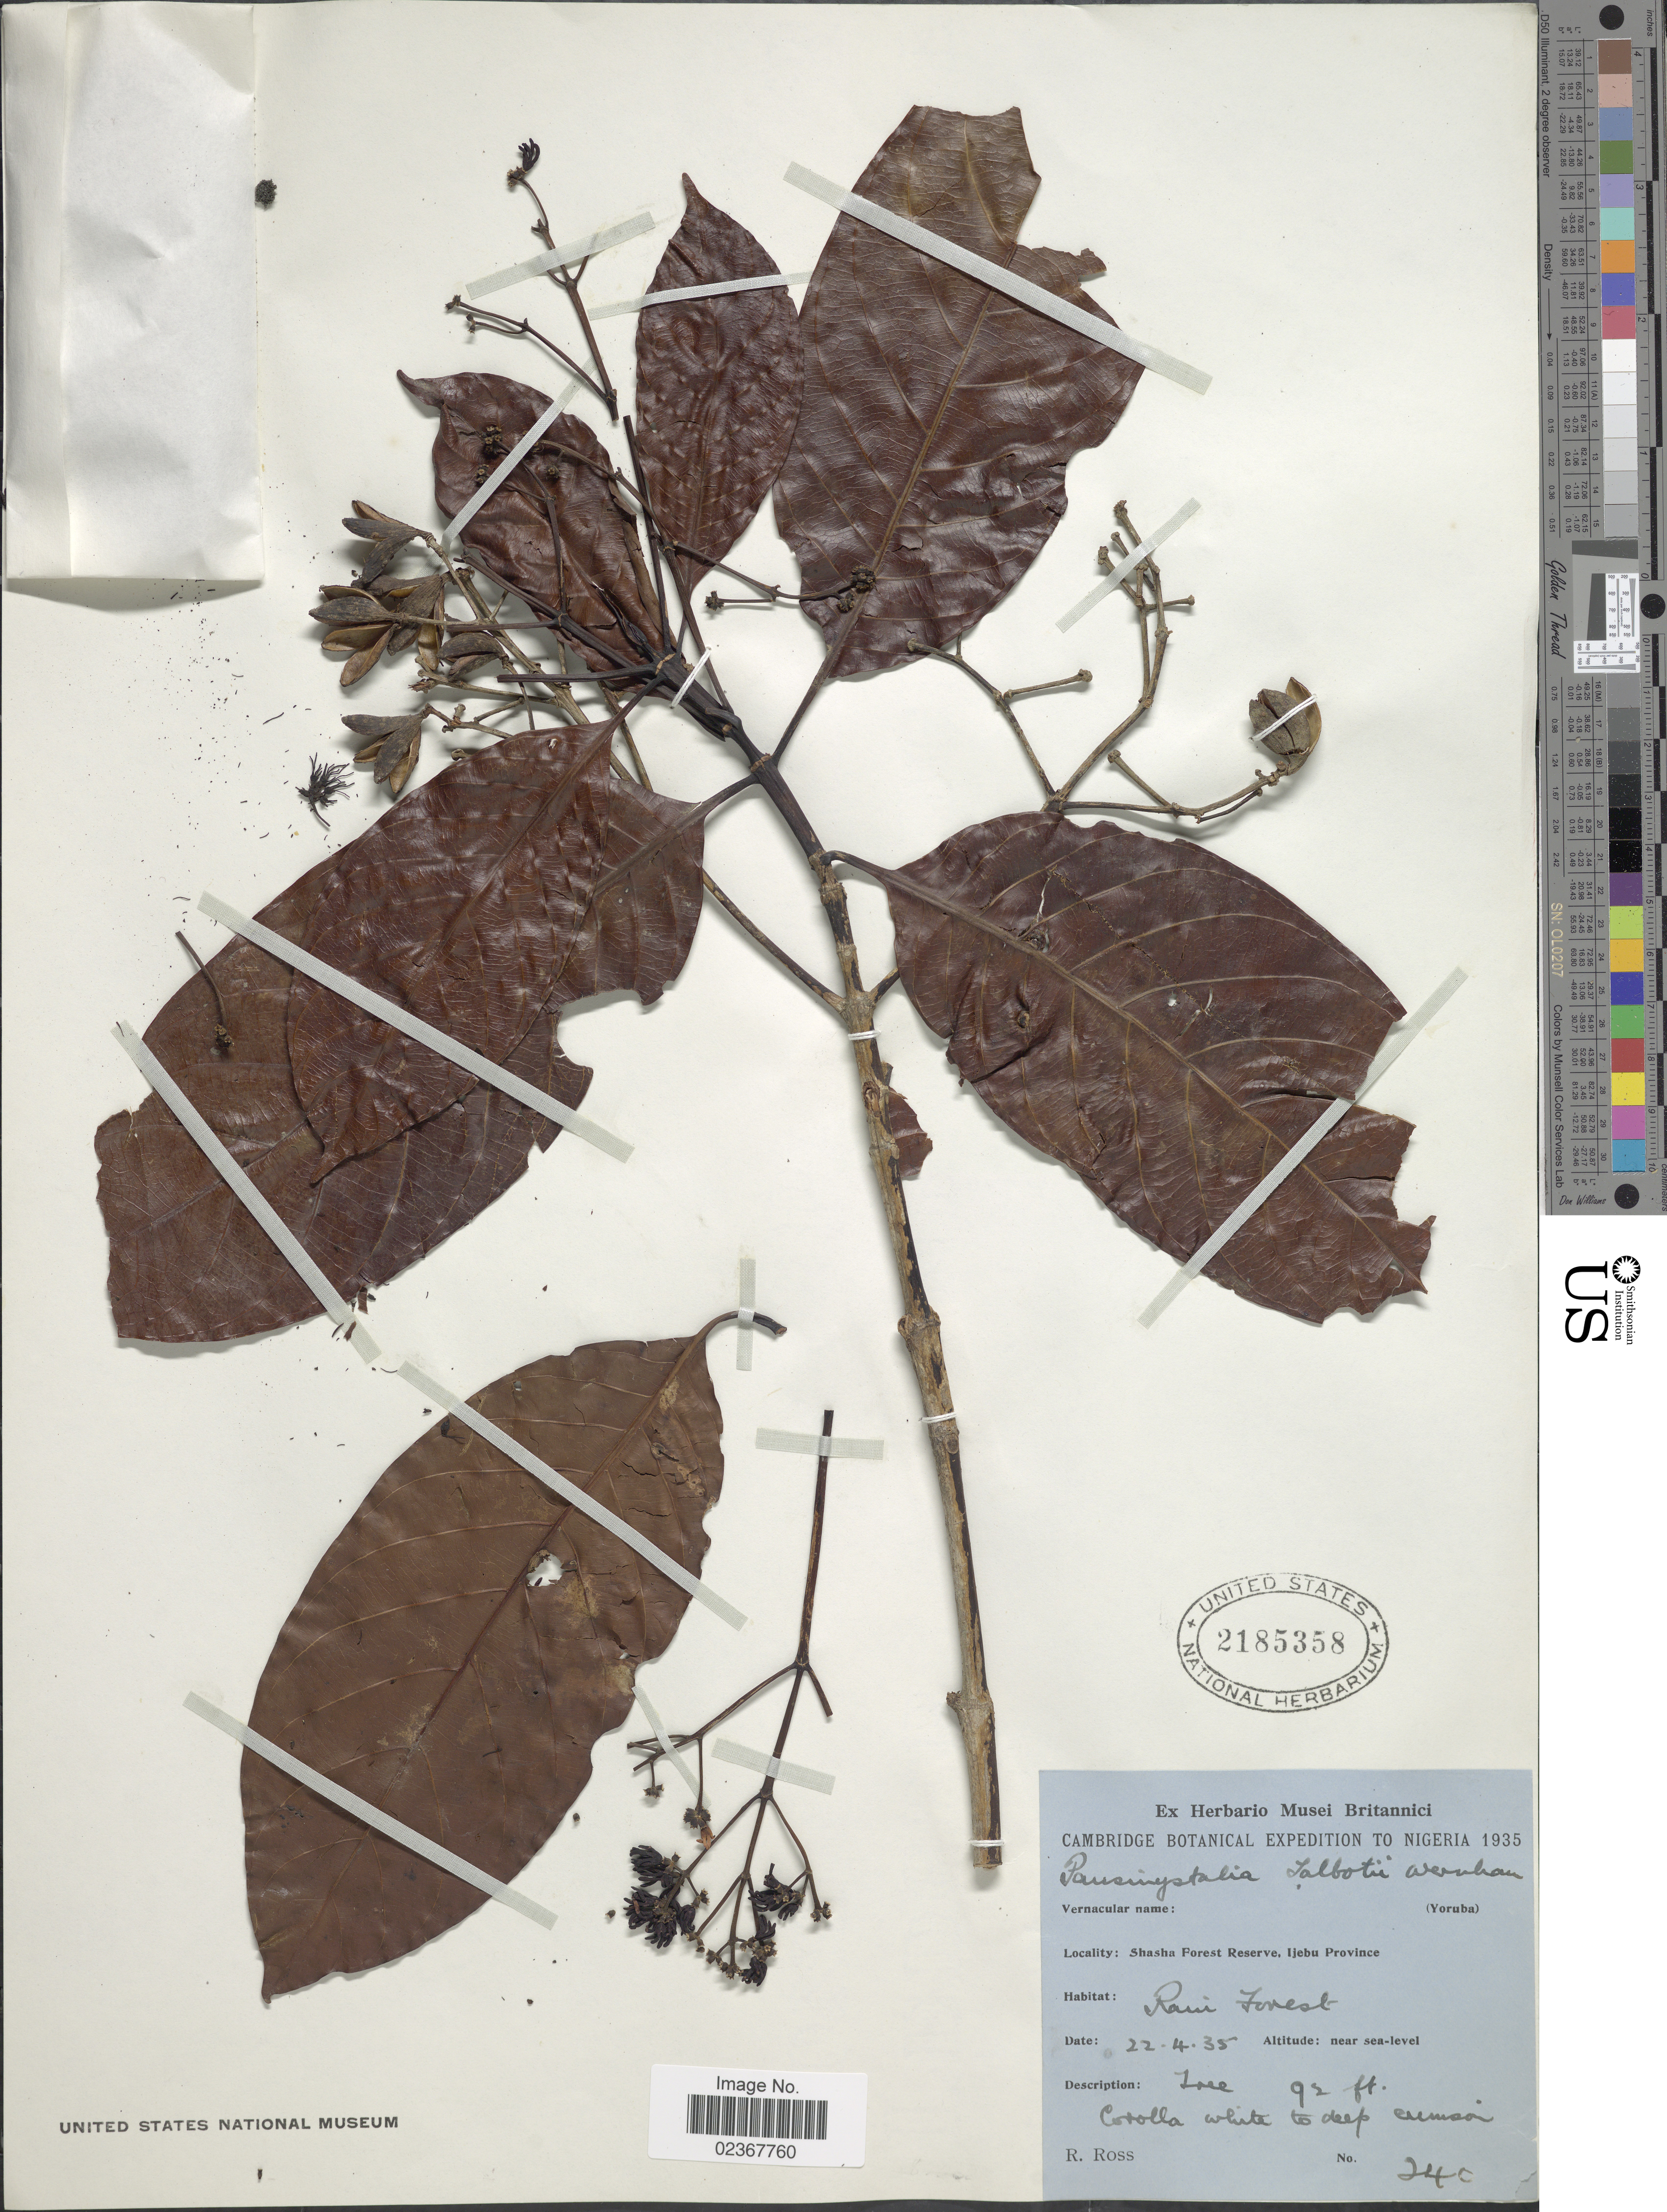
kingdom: Plantae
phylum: Tracheophyta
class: Magnoliopsida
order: Gentianales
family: Rubiaceae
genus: Pausinystalia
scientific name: Pausinystalia talbotii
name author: Wernham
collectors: R. Ross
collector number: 24c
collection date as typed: Transcribed d/m/y: 22/4/35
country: Nigeria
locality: Shasha Forest Reserve, Ijebu Province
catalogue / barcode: US 2185358